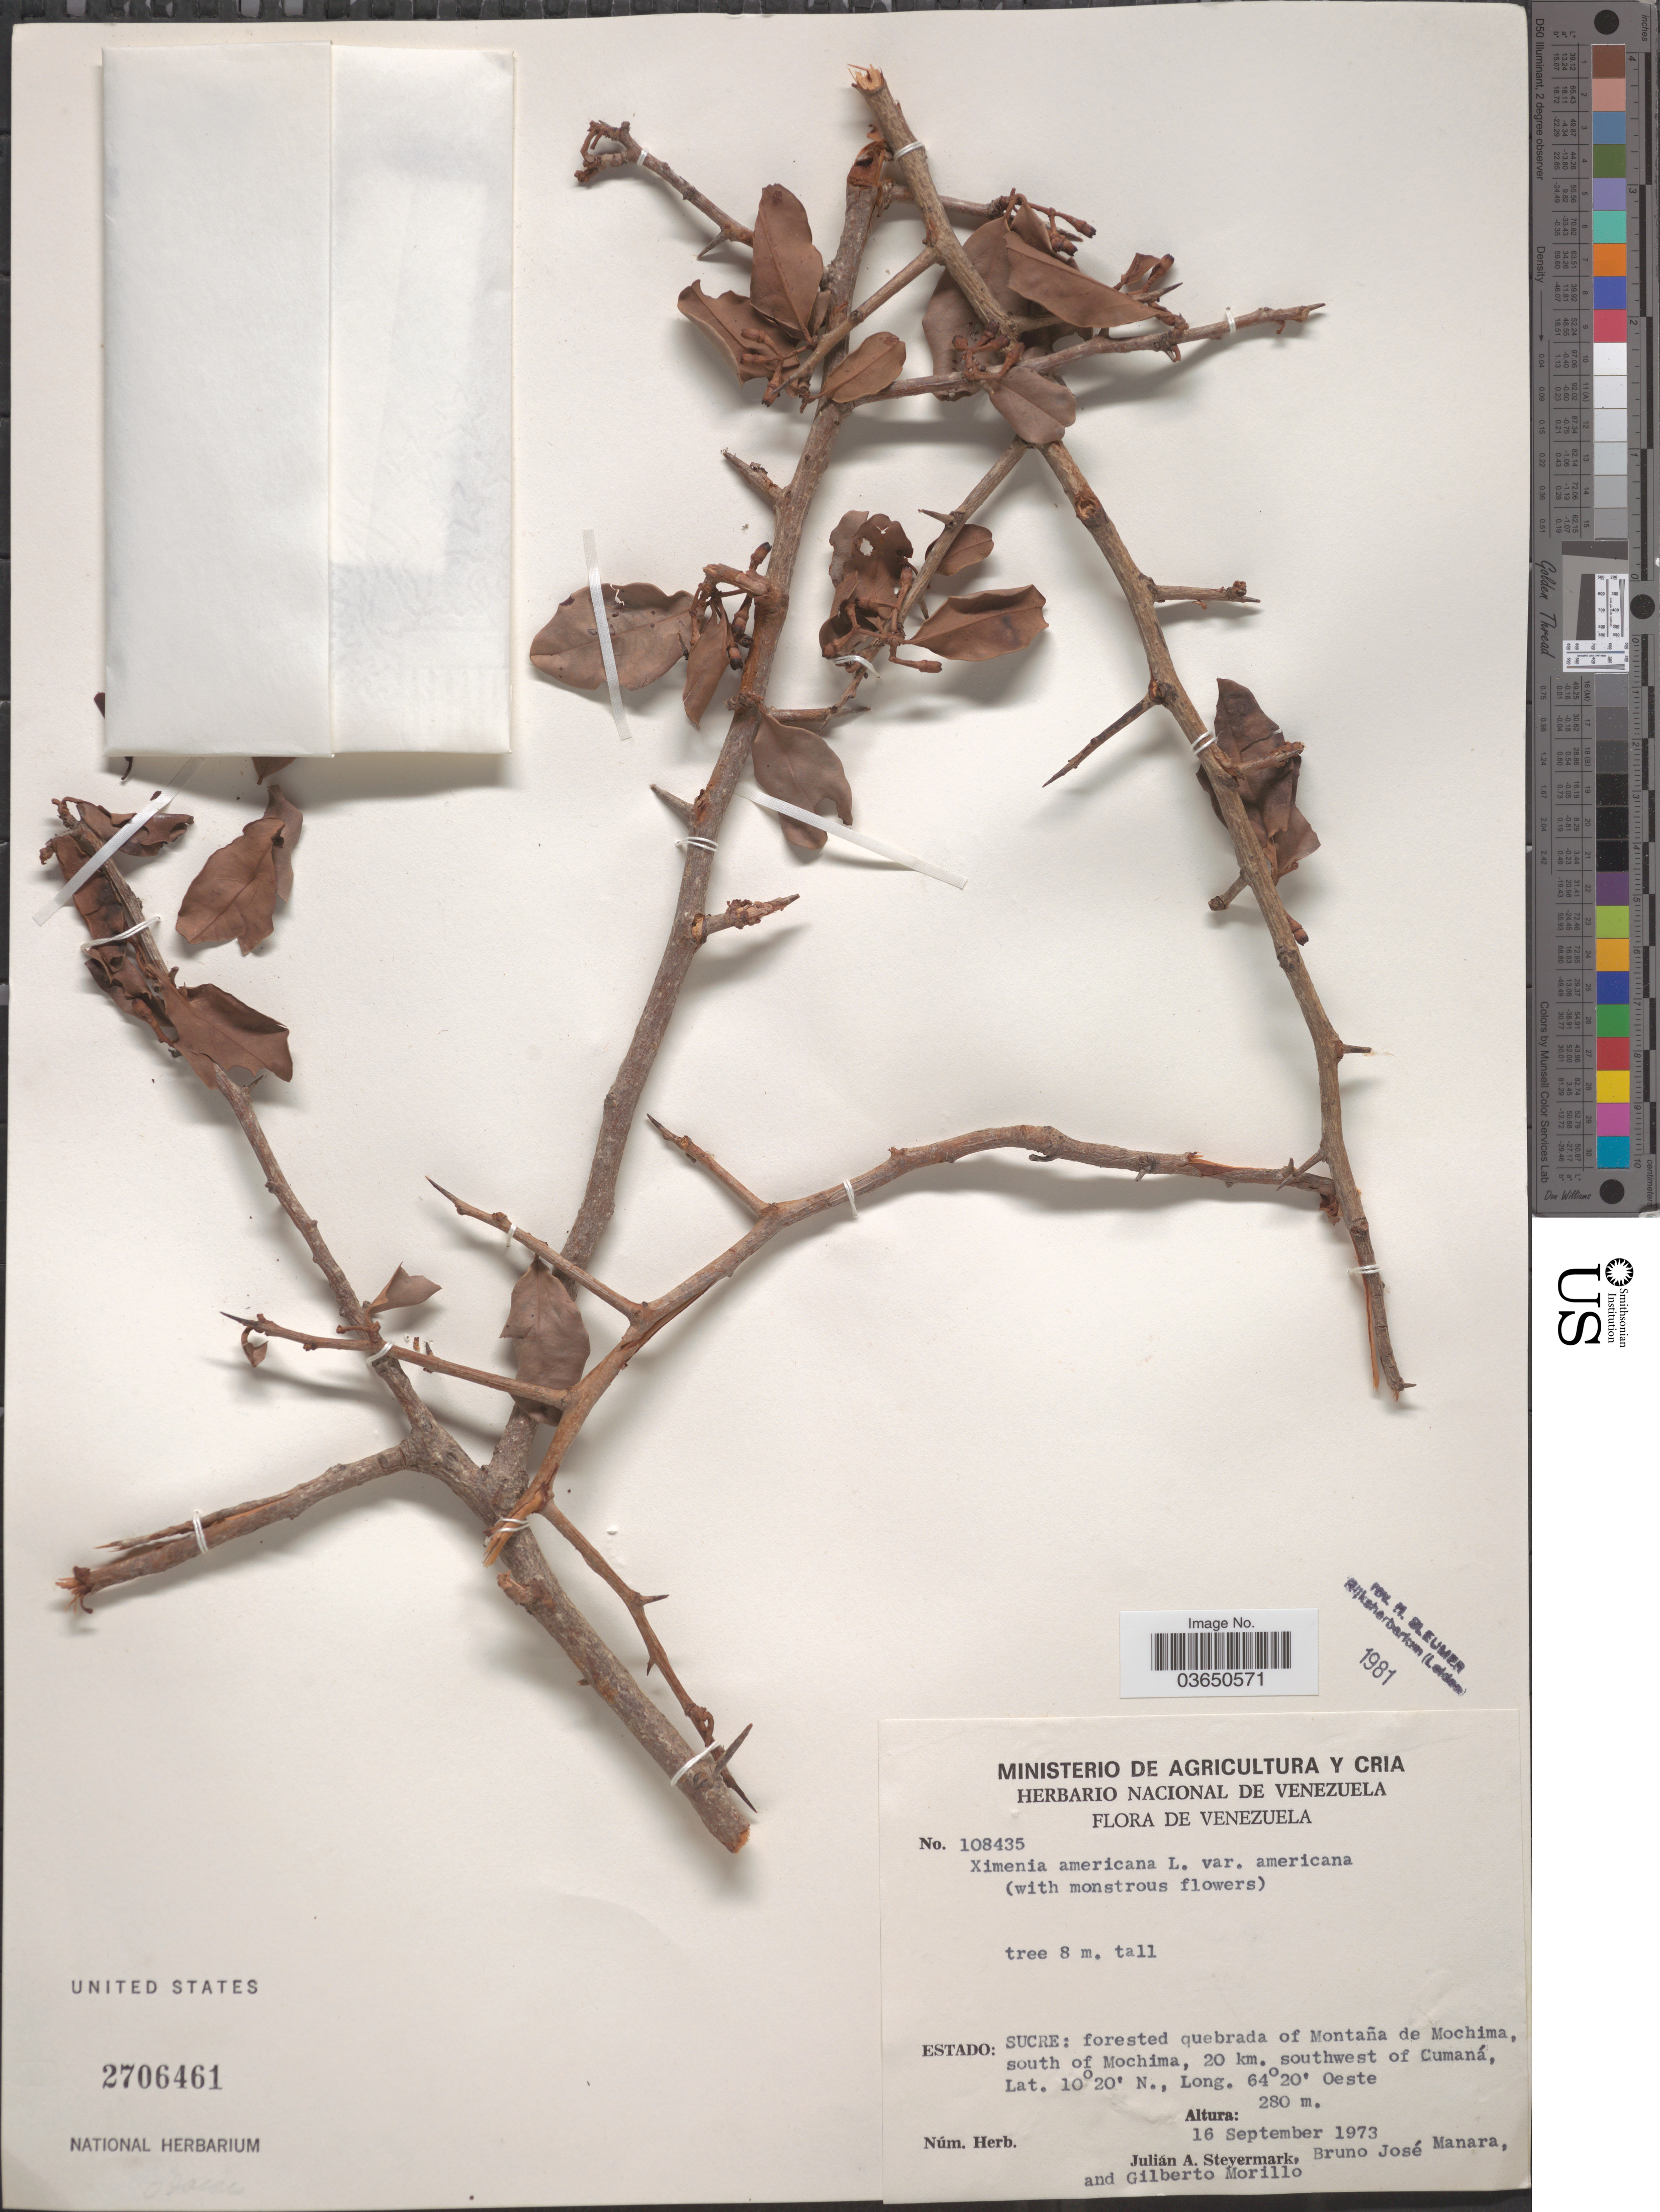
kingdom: Plantae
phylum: Tracheophyta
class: Magnoliopsida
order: Santalales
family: Ximeniaceae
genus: Ximenia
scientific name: Ximenia americana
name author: L.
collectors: J. Steyermark, B. Manara & G. N. Morillo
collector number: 108435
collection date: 1973-09-16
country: Venezuela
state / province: Sucre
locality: Forested quebrada of Montaña de Mochima, south of Mochima, 20 km. southwest of Cumaná.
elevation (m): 280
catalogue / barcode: US 2706461